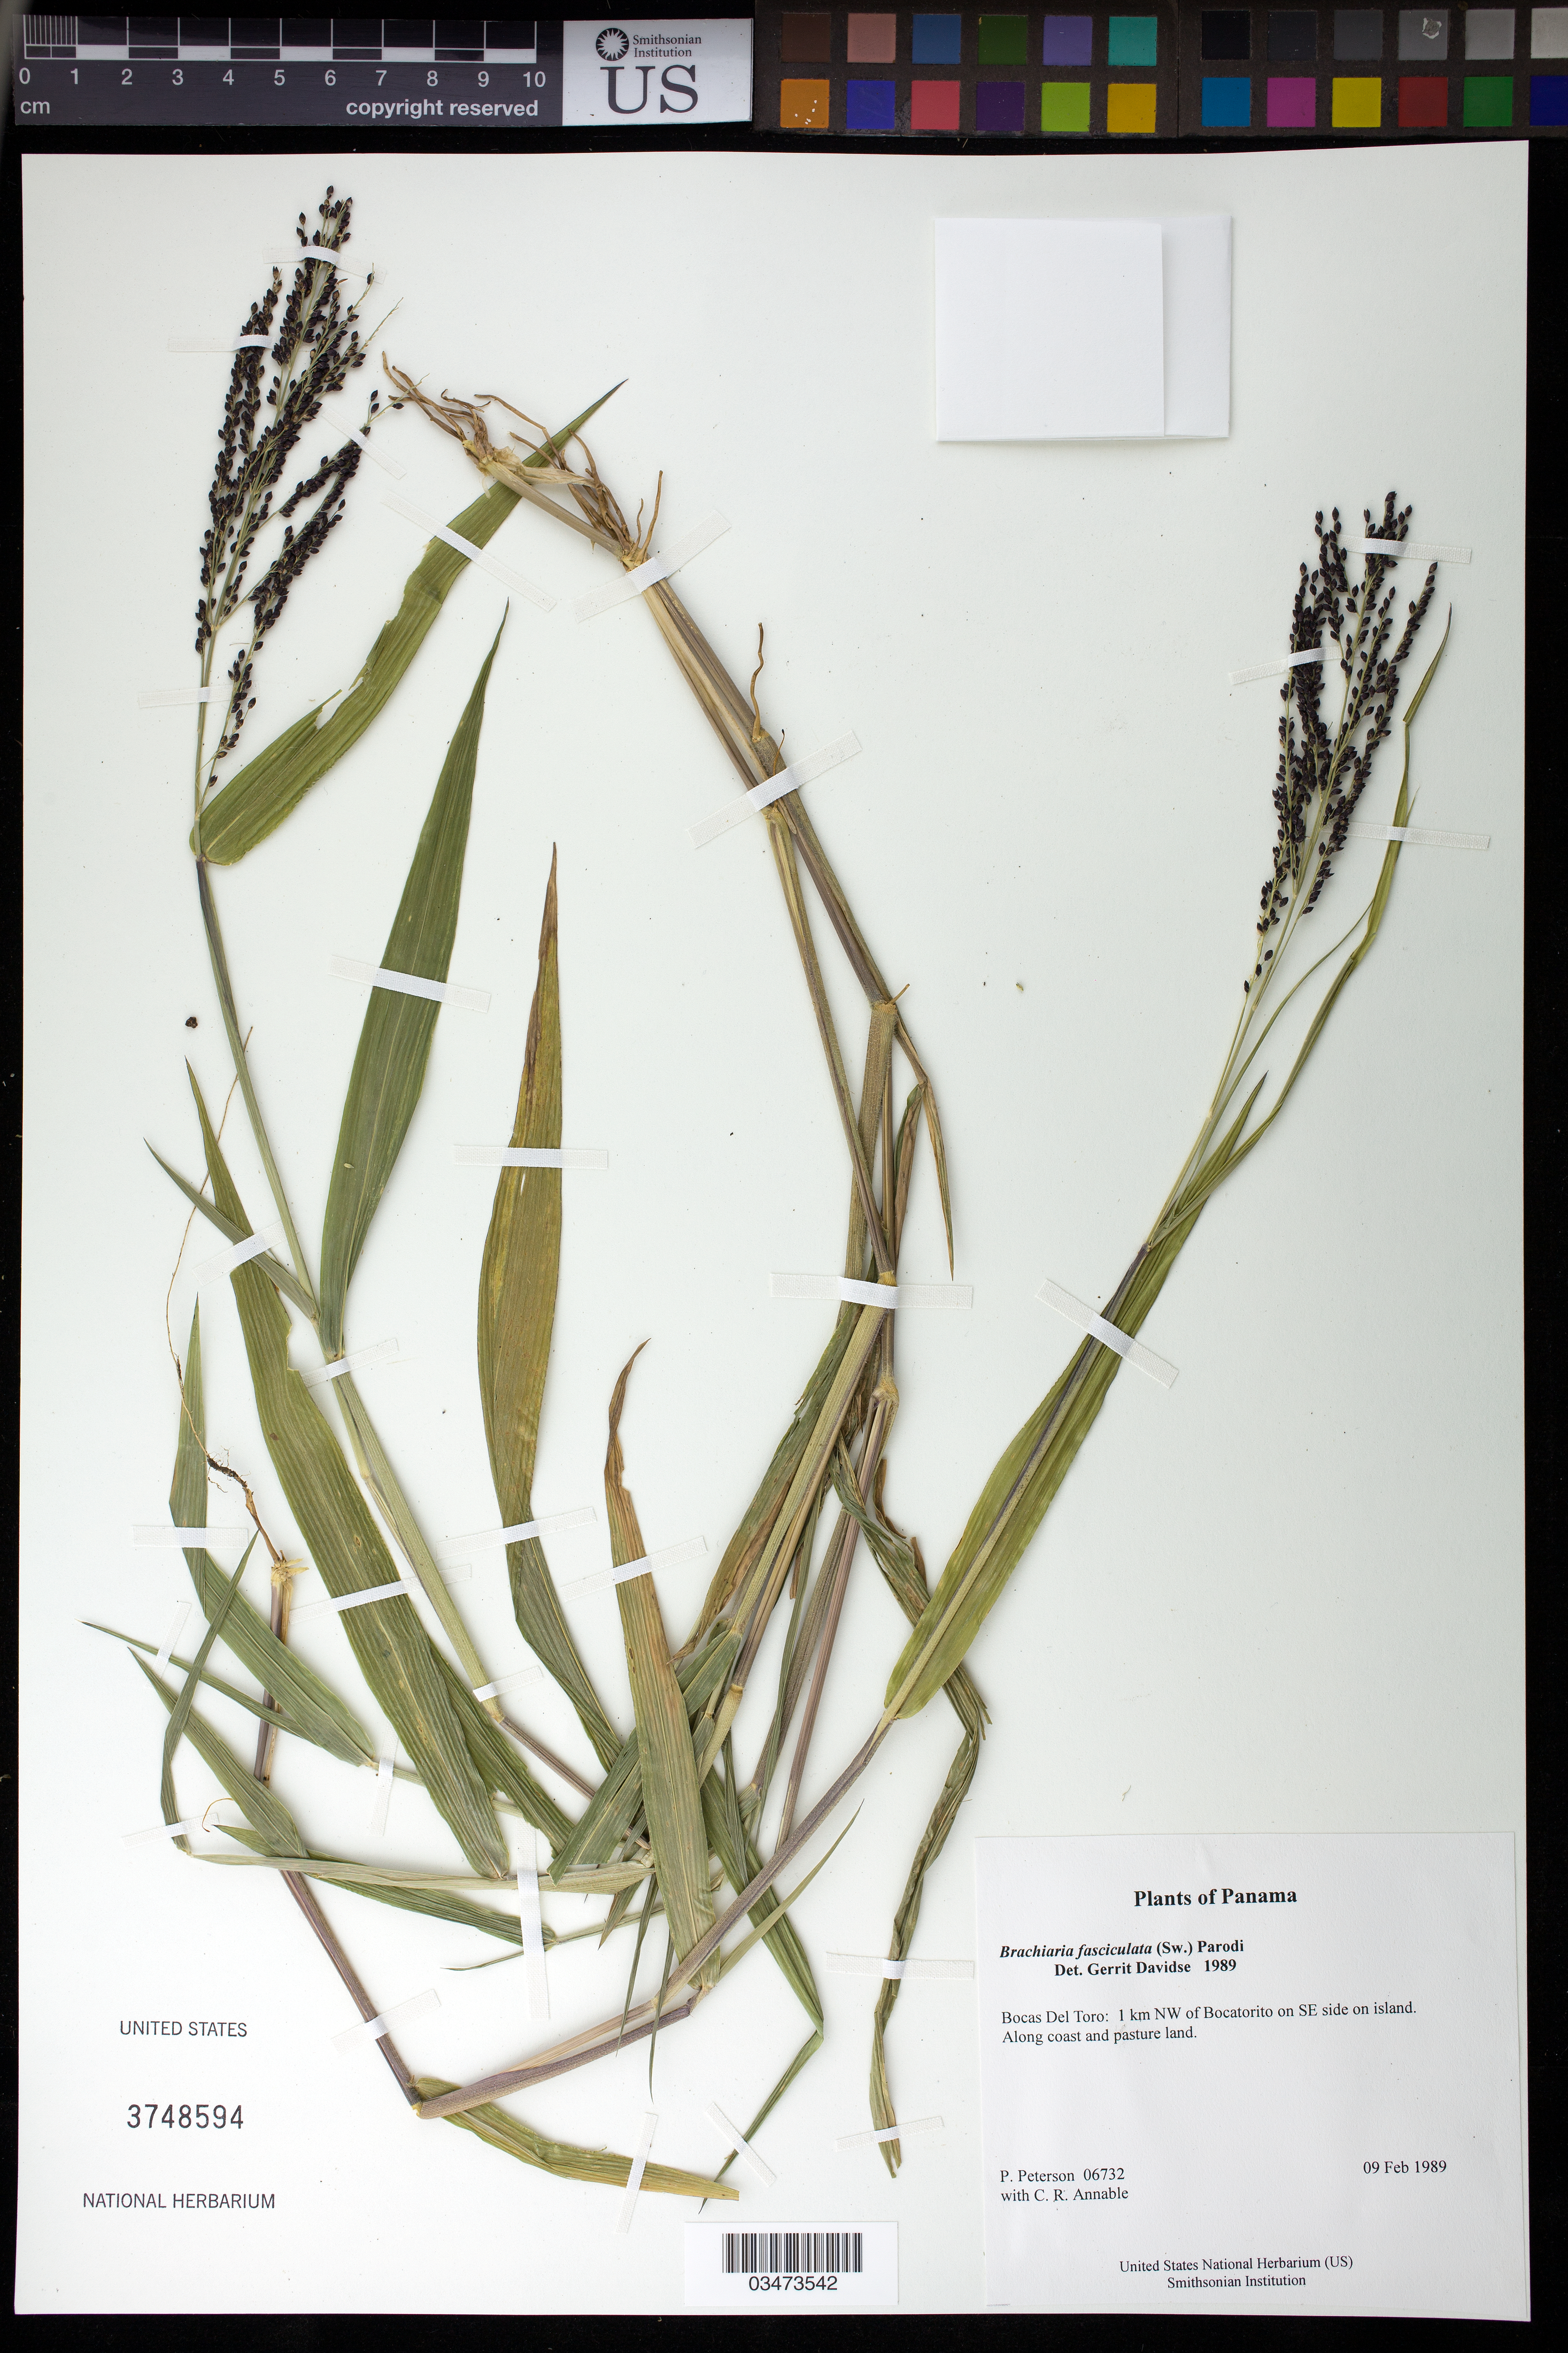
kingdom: Plantae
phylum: Tracheophyta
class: Liliopsida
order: Poales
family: Poaceae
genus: Brachiaria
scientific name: Brachiaria fasciculata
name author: (Sw.) Parodi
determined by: Davidse, Gerrit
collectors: P. M. Peterson & C. R. Annable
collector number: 06732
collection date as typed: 09 Feb 1989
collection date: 1989-02-09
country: Panama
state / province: Bocas del Toro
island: San Cristobal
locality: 1 km NW of Bocatorito on SE side on island.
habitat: Along coast and pasture land.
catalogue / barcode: US 3748594